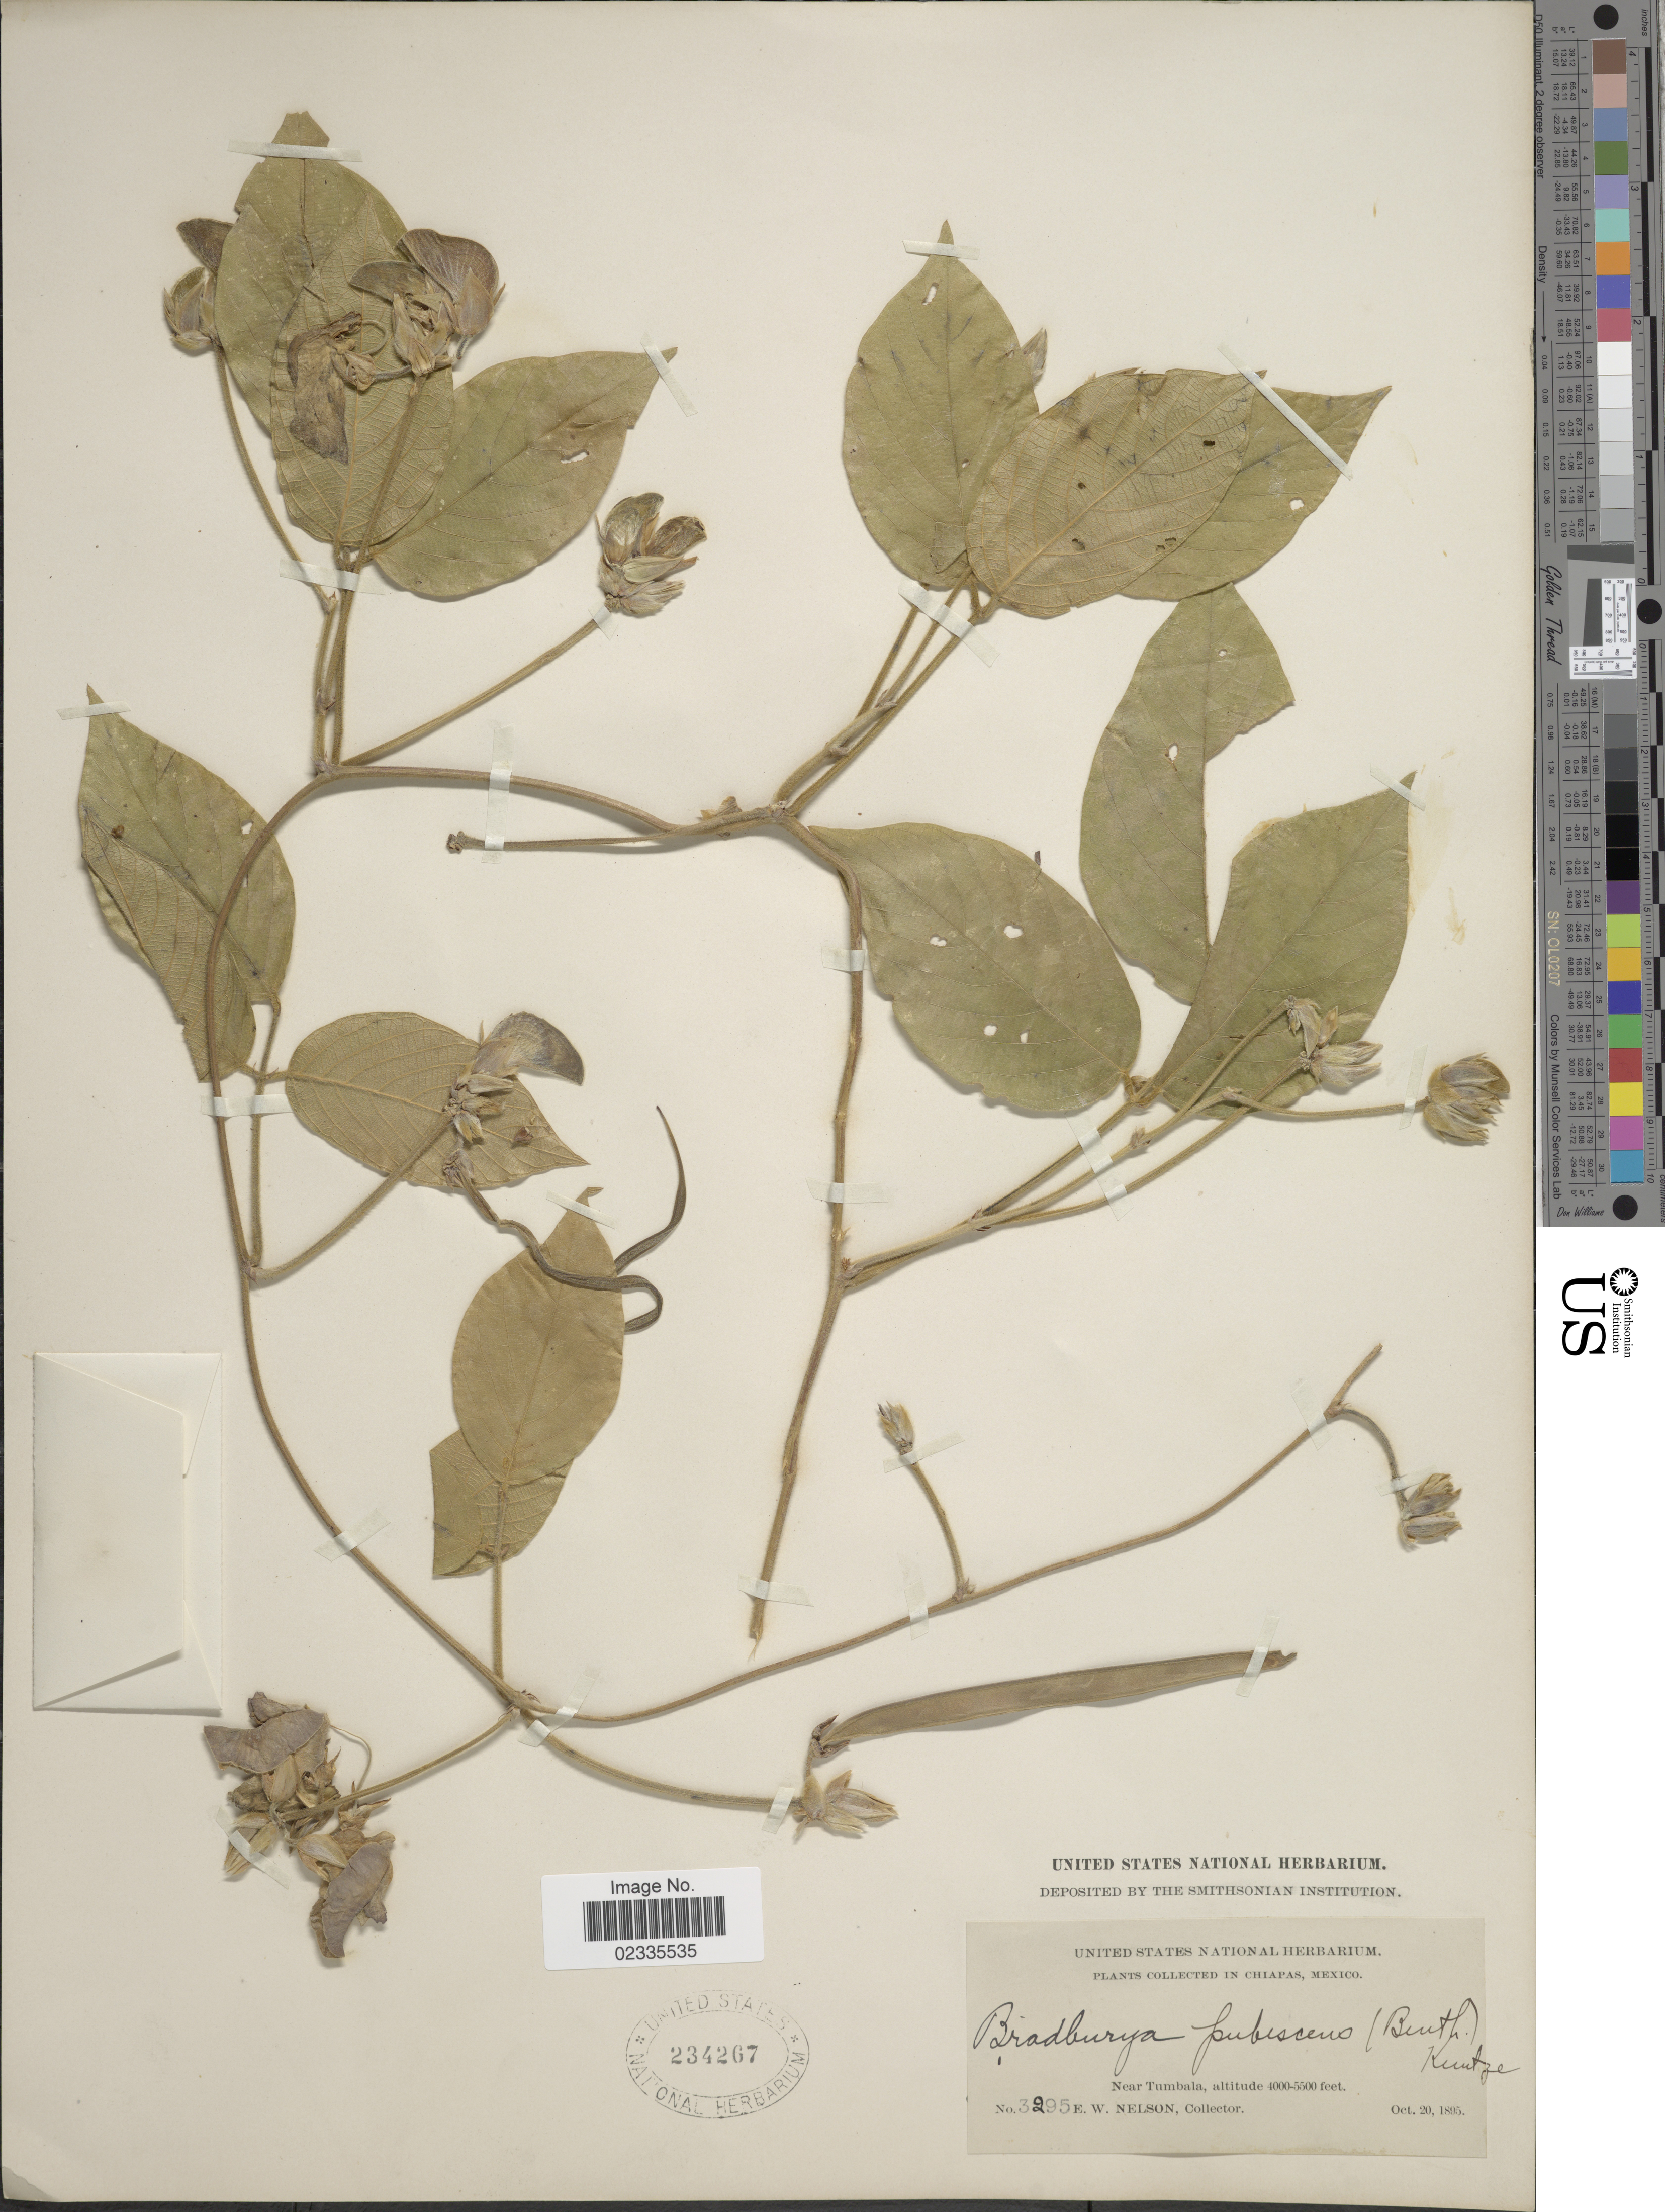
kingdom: Plantae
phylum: Tracheophyta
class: Magnoliopsida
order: Fabales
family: Fabaceae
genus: Centrosema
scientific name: Centrosema pubescens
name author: Benth.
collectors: E. W. Nelson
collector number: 3295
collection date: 1895-10-20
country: Mexico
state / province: Chiapas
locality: Near Tumbala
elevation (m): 1219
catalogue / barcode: US 234267